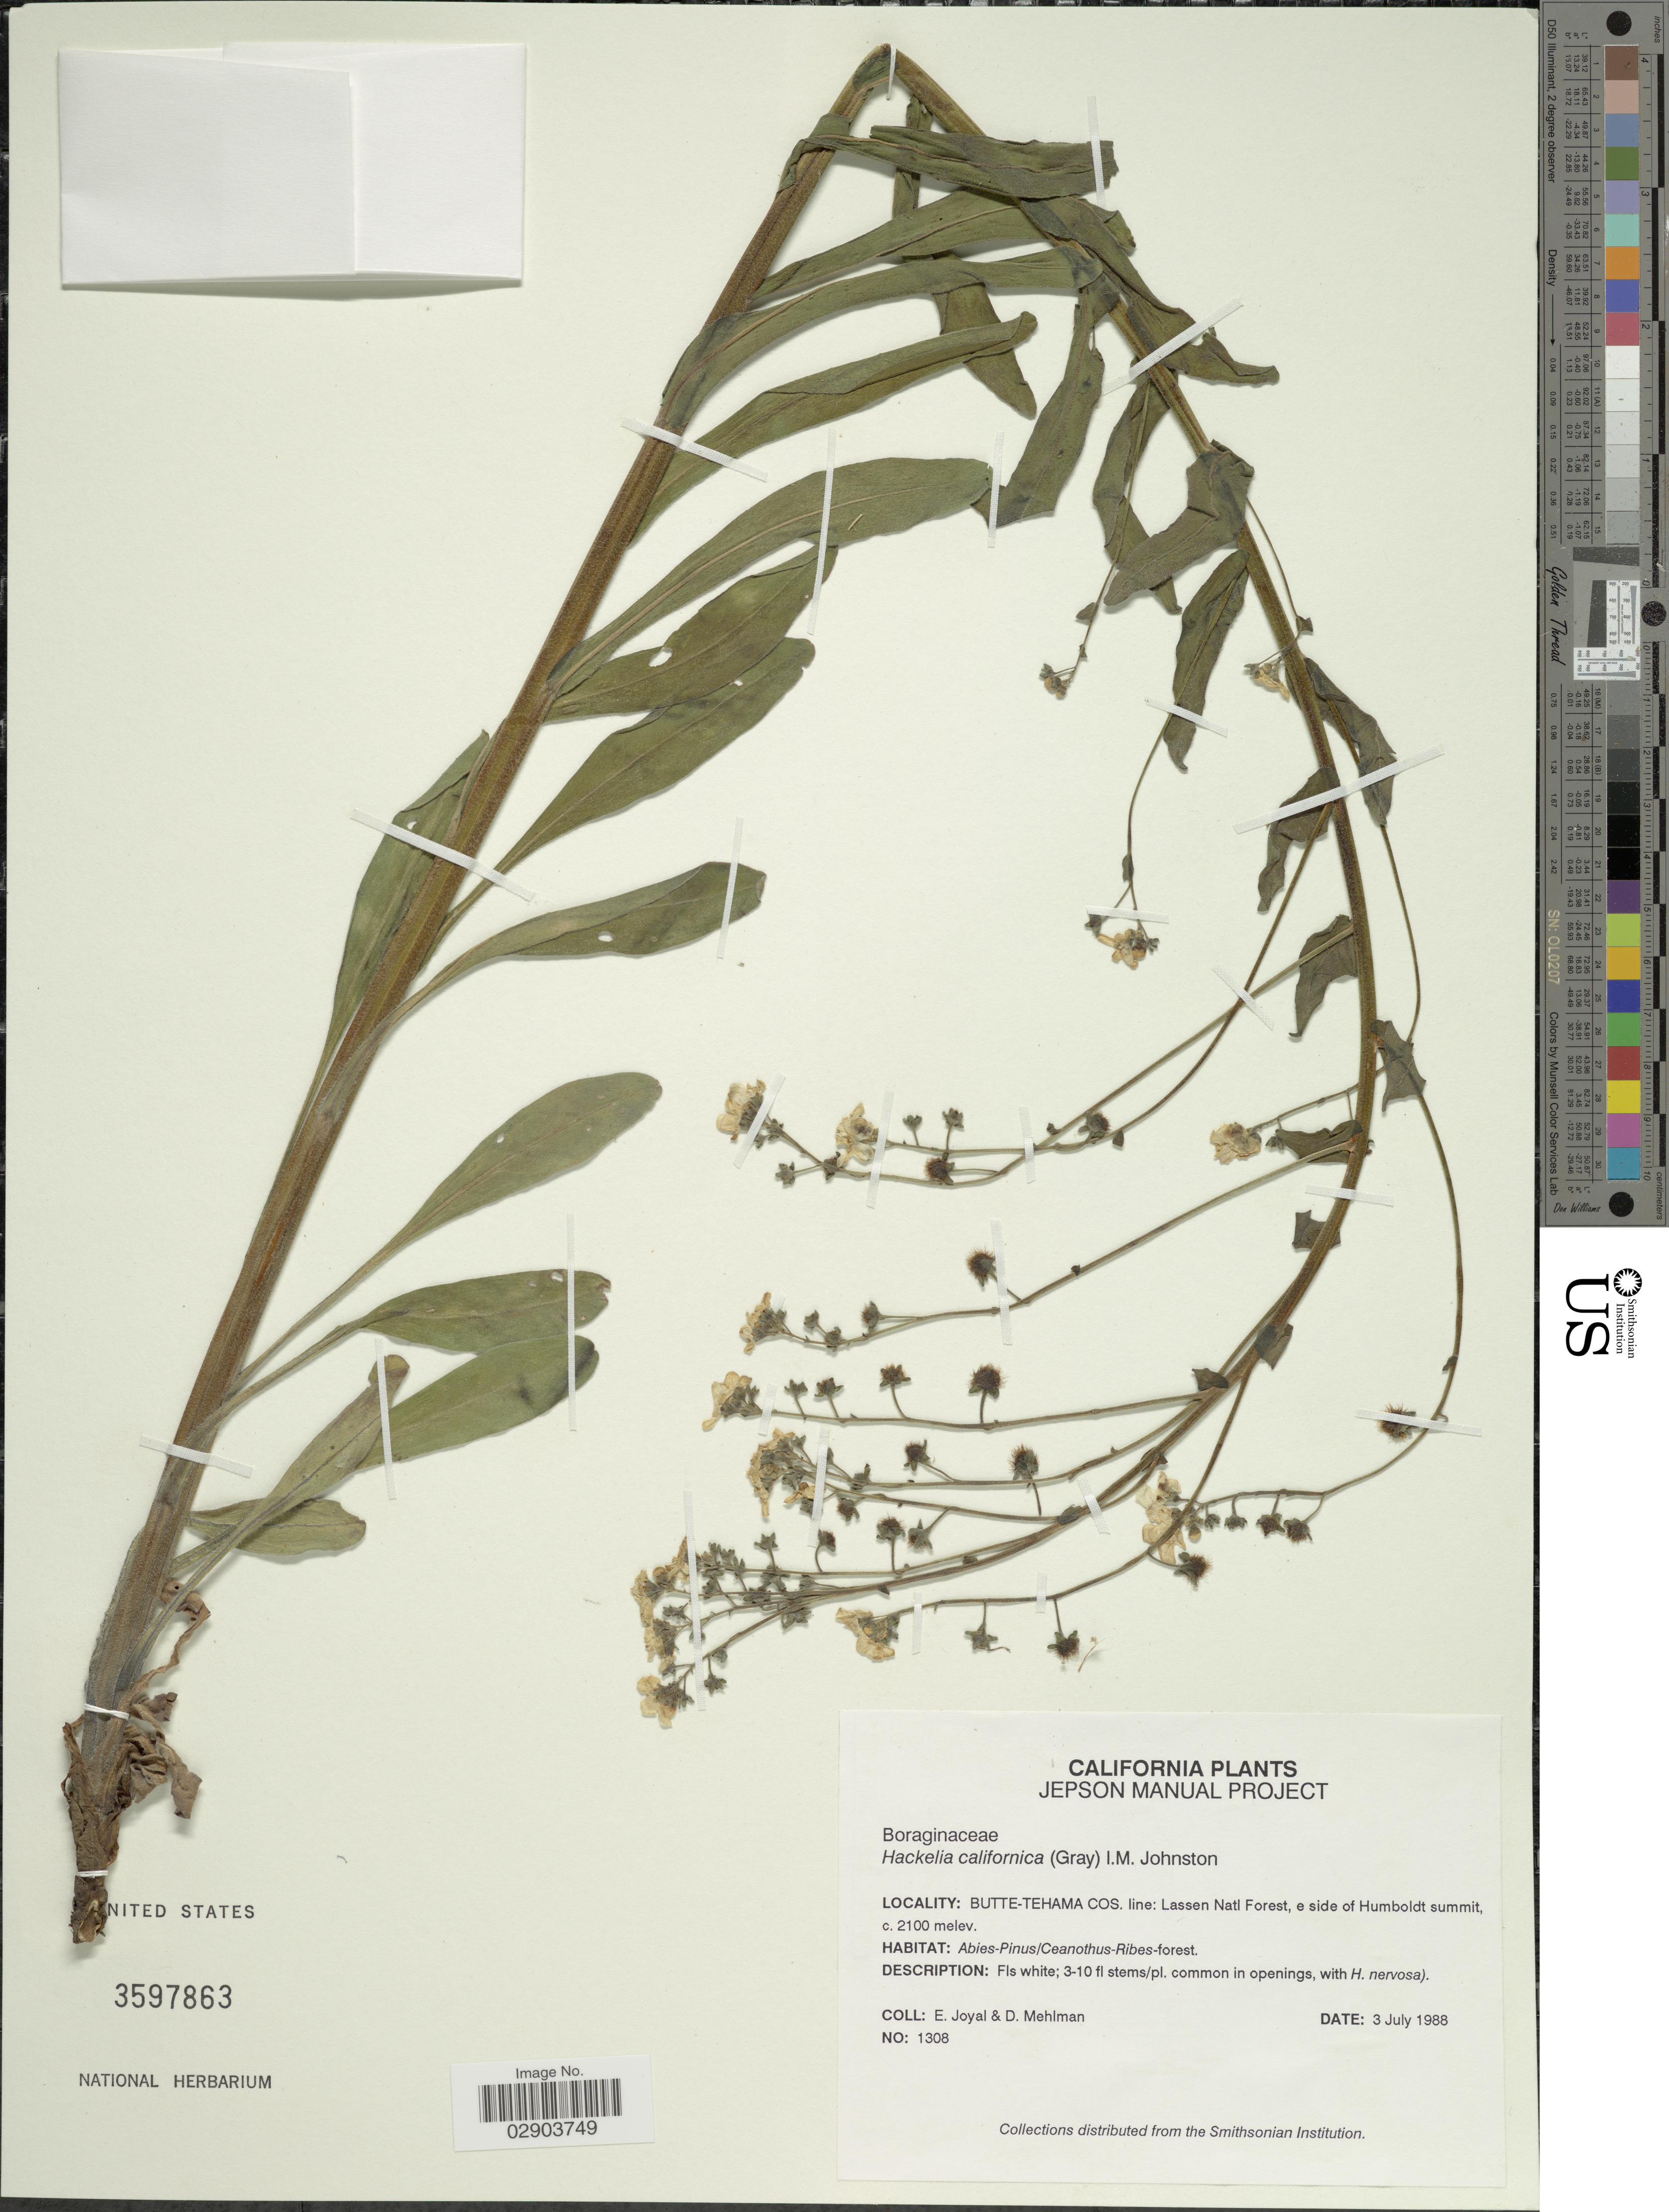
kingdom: Plantae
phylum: Tracheophyta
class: Magnoliopsida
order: Boraginales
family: Boraginaceae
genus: Hackelia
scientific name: Hackelia californica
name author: (A. Gray) I.M. Johnst.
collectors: E. Joyal & D. Mehlman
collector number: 1308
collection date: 1988-07-03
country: United States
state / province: California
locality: Butte-Tehama, line: Lassen Natl Forest, e side of Humboldt summit.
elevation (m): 2100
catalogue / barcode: US 3597863